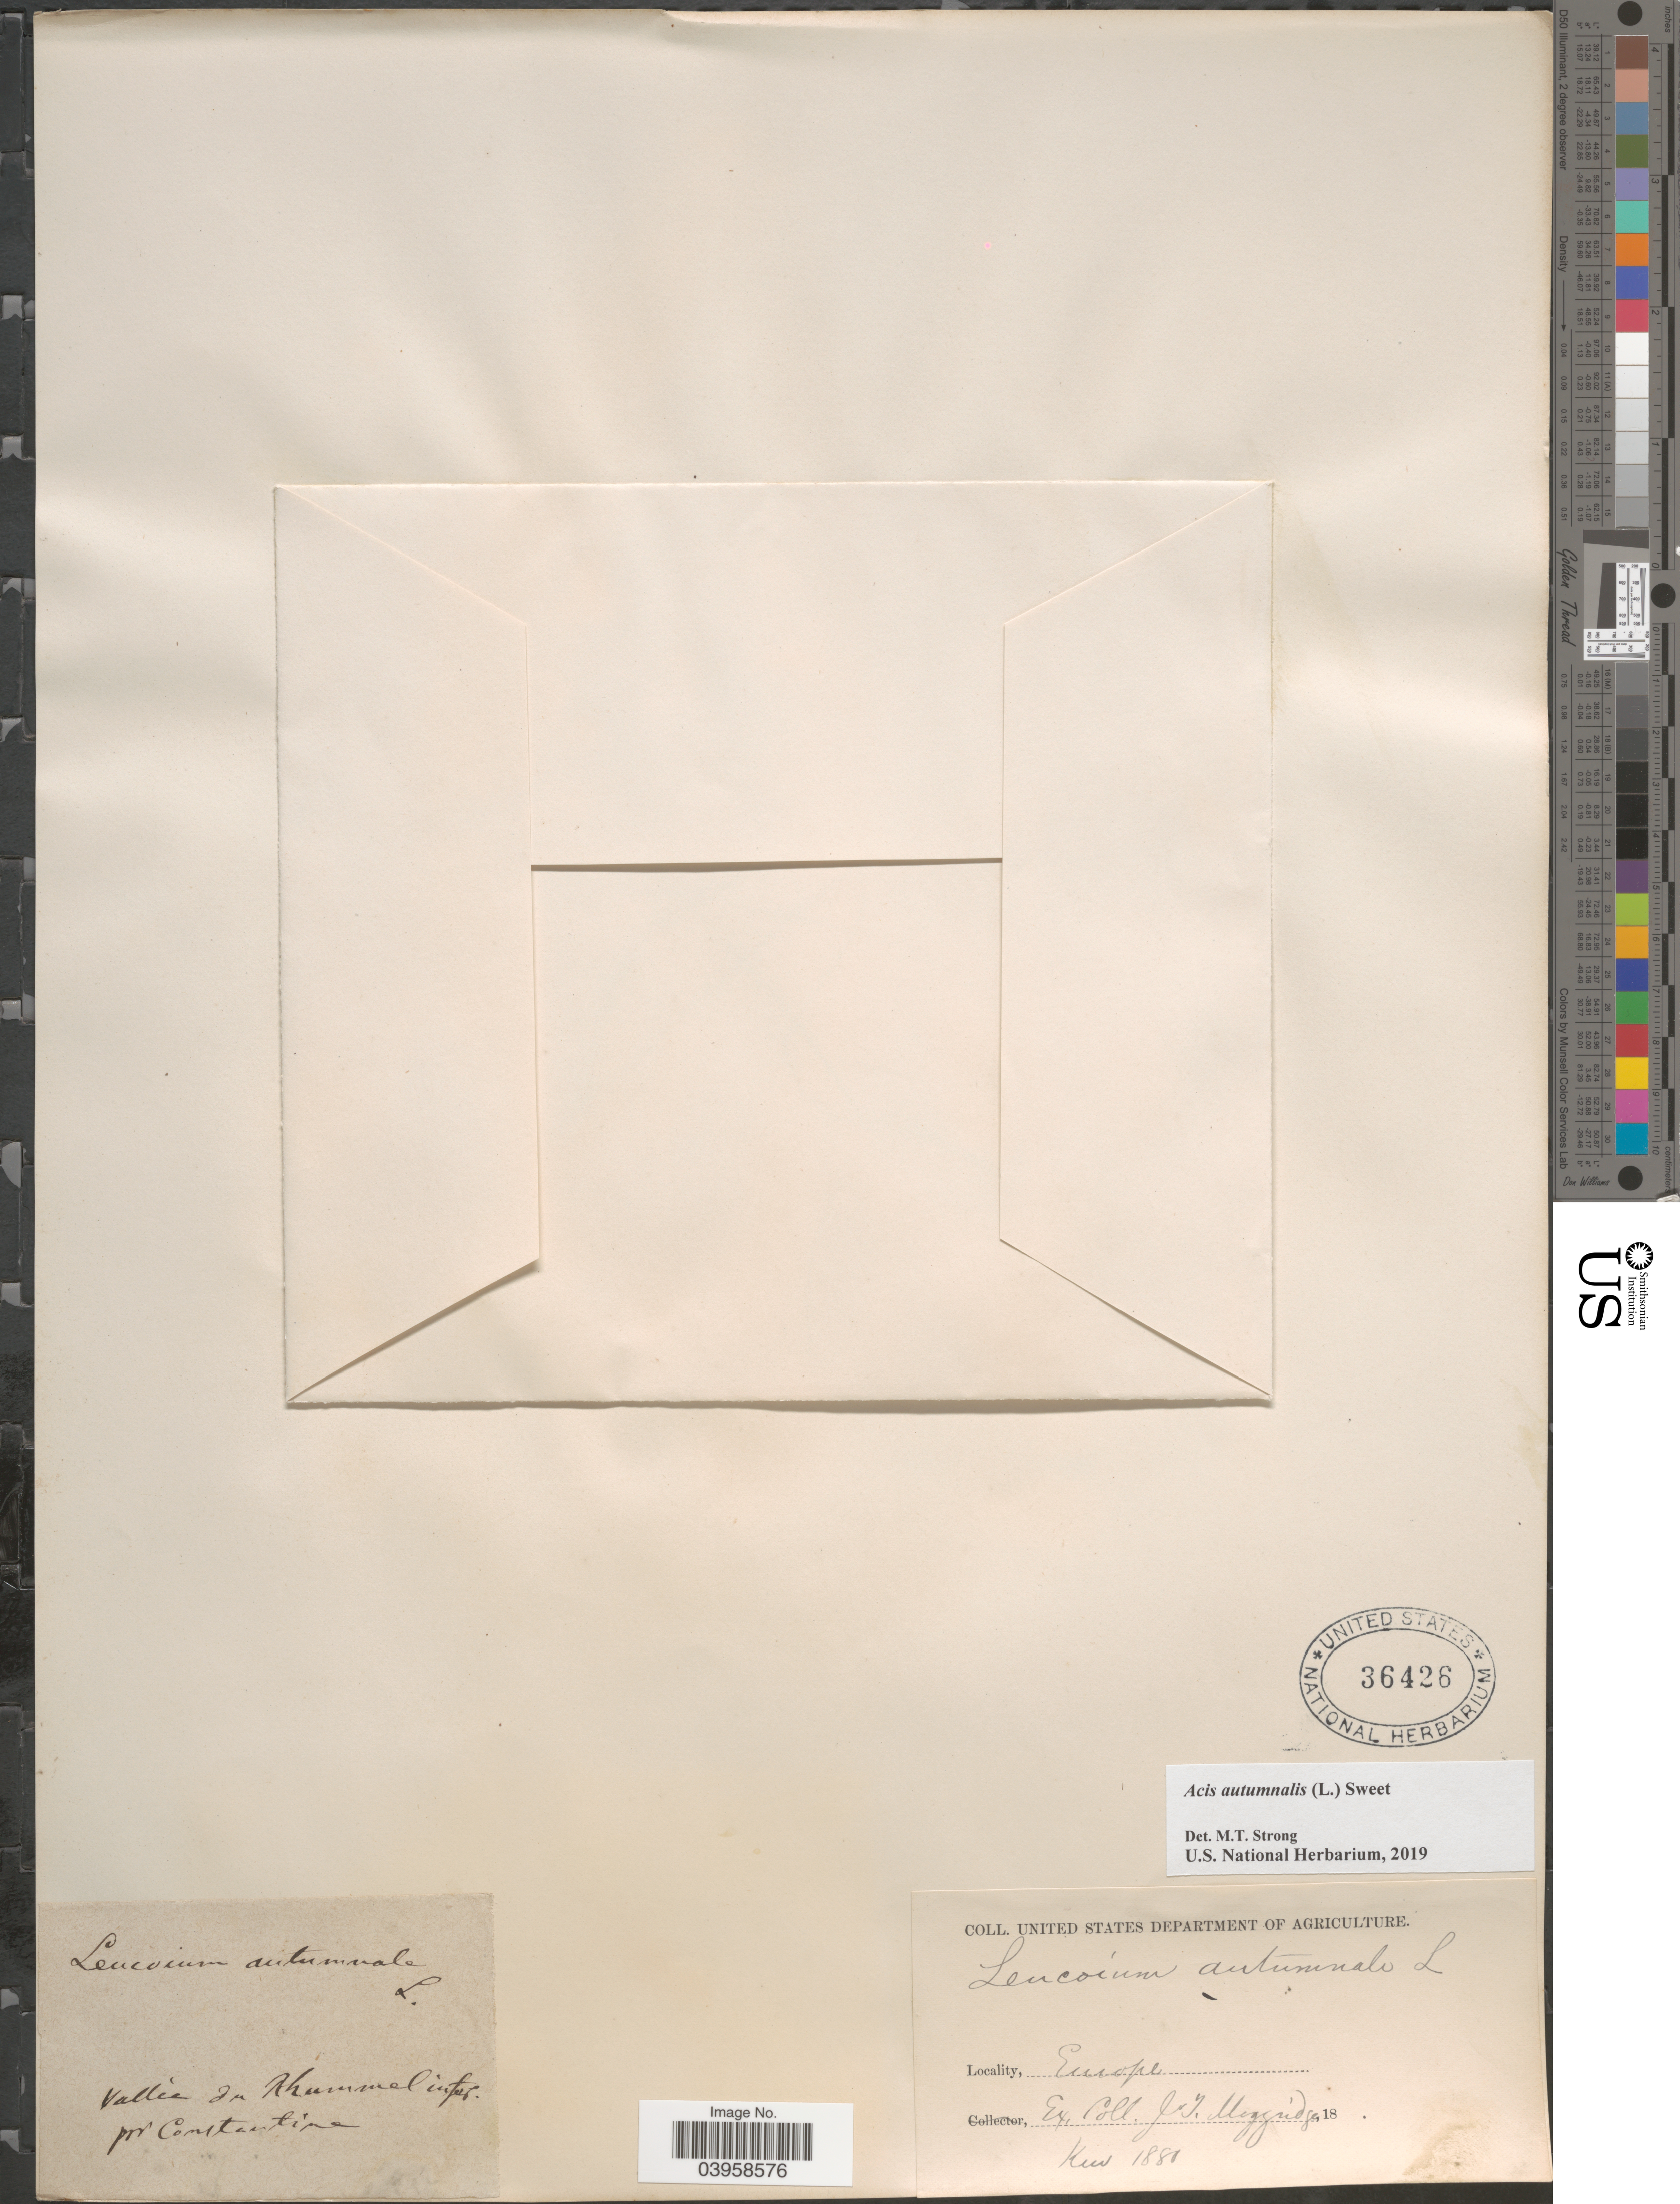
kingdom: Plantae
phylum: Tracheophyta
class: Liliopsida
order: Asparagales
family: Amaryllidaceae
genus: Acis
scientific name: Acis autumnalis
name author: (L.) Sweet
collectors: ex herb. J.T. Moggridge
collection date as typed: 18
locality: Europe. Vallée du Rhummel intes. pr. Constantina. [interpreted]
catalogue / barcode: US 36426